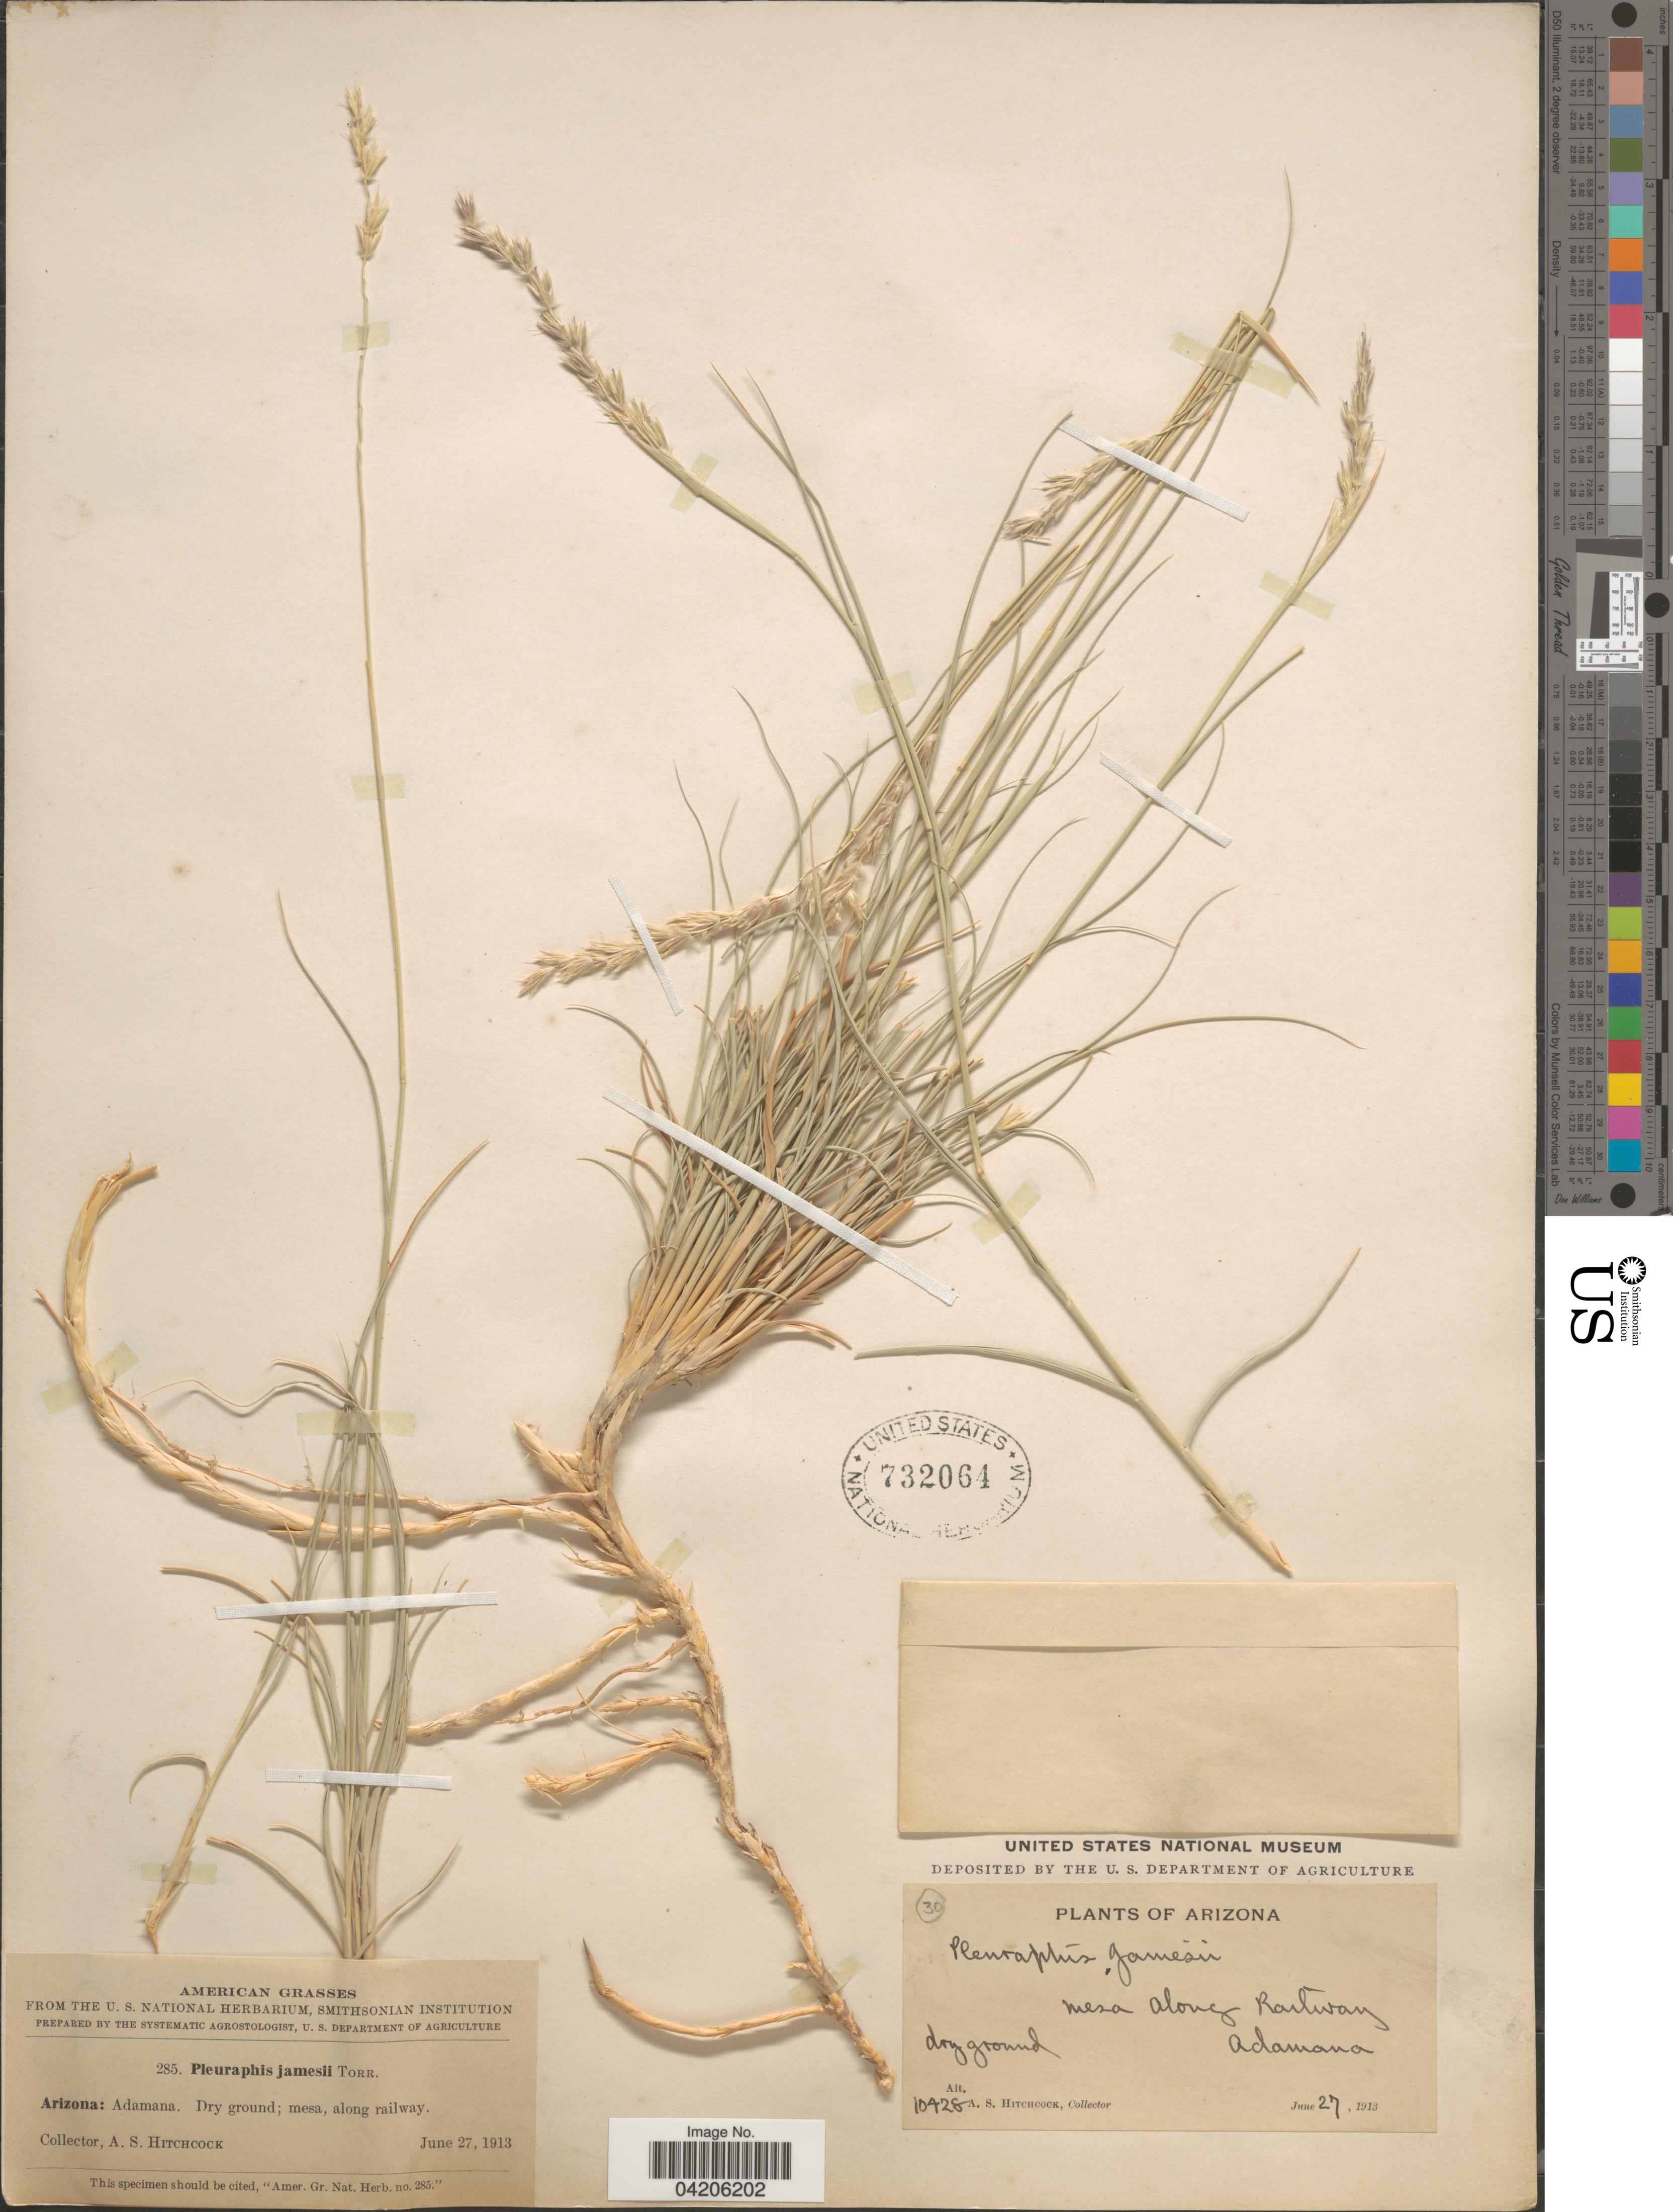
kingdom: Plantae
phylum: Tracheophyta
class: Liliopsida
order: Poales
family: Poaceae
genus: Hilaria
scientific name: Hilaria jamesii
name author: (Torr.) Benth.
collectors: A. S. Hitchcock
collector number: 285/10428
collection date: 1913-06-27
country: United States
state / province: Arizona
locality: Mesa along Railway. Adamana.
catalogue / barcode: US 732064